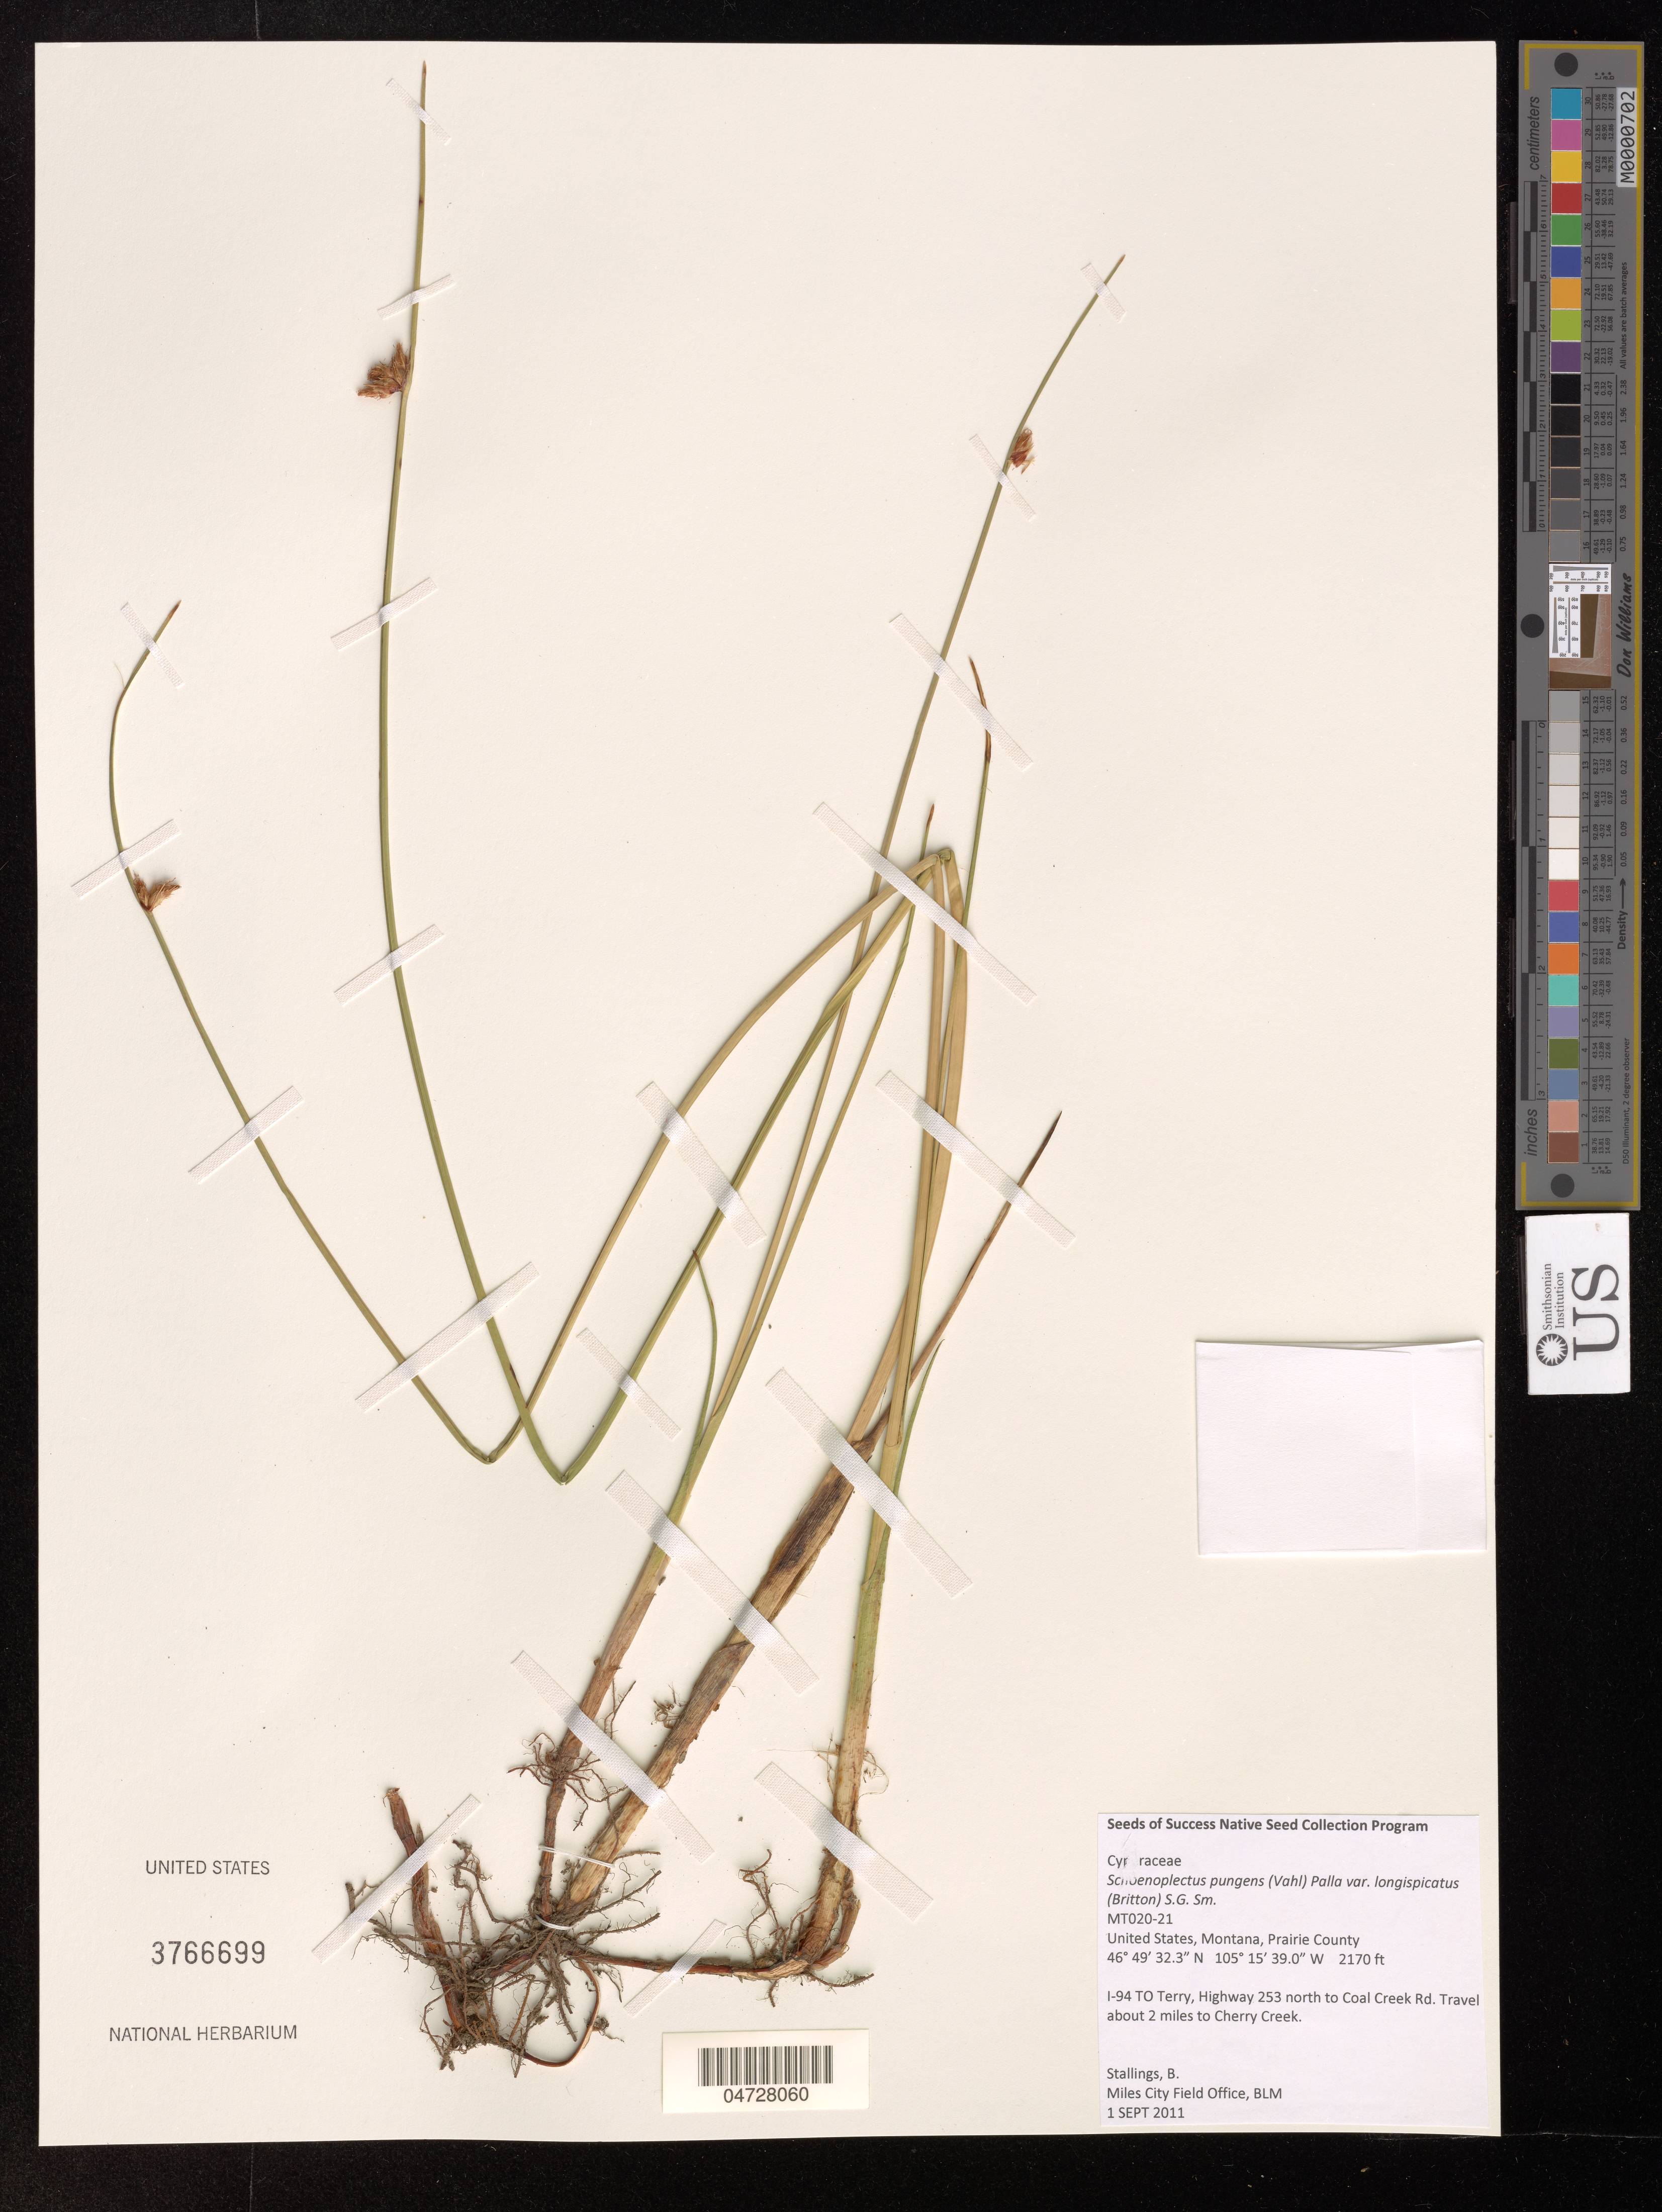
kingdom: Plantae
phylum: Tracheophyta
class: Liliopsida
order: Poales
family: Cyperaceae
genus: Schoenoplectus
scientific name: Schoenoplectus pungens var. longispicatus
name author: (Vahl) Palla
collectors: B. Stallings & Miles City Field Office, BLM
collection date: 2011-09-01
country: United States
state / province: Montana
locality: Prairie County.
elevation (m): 661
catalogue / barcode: US 3766699